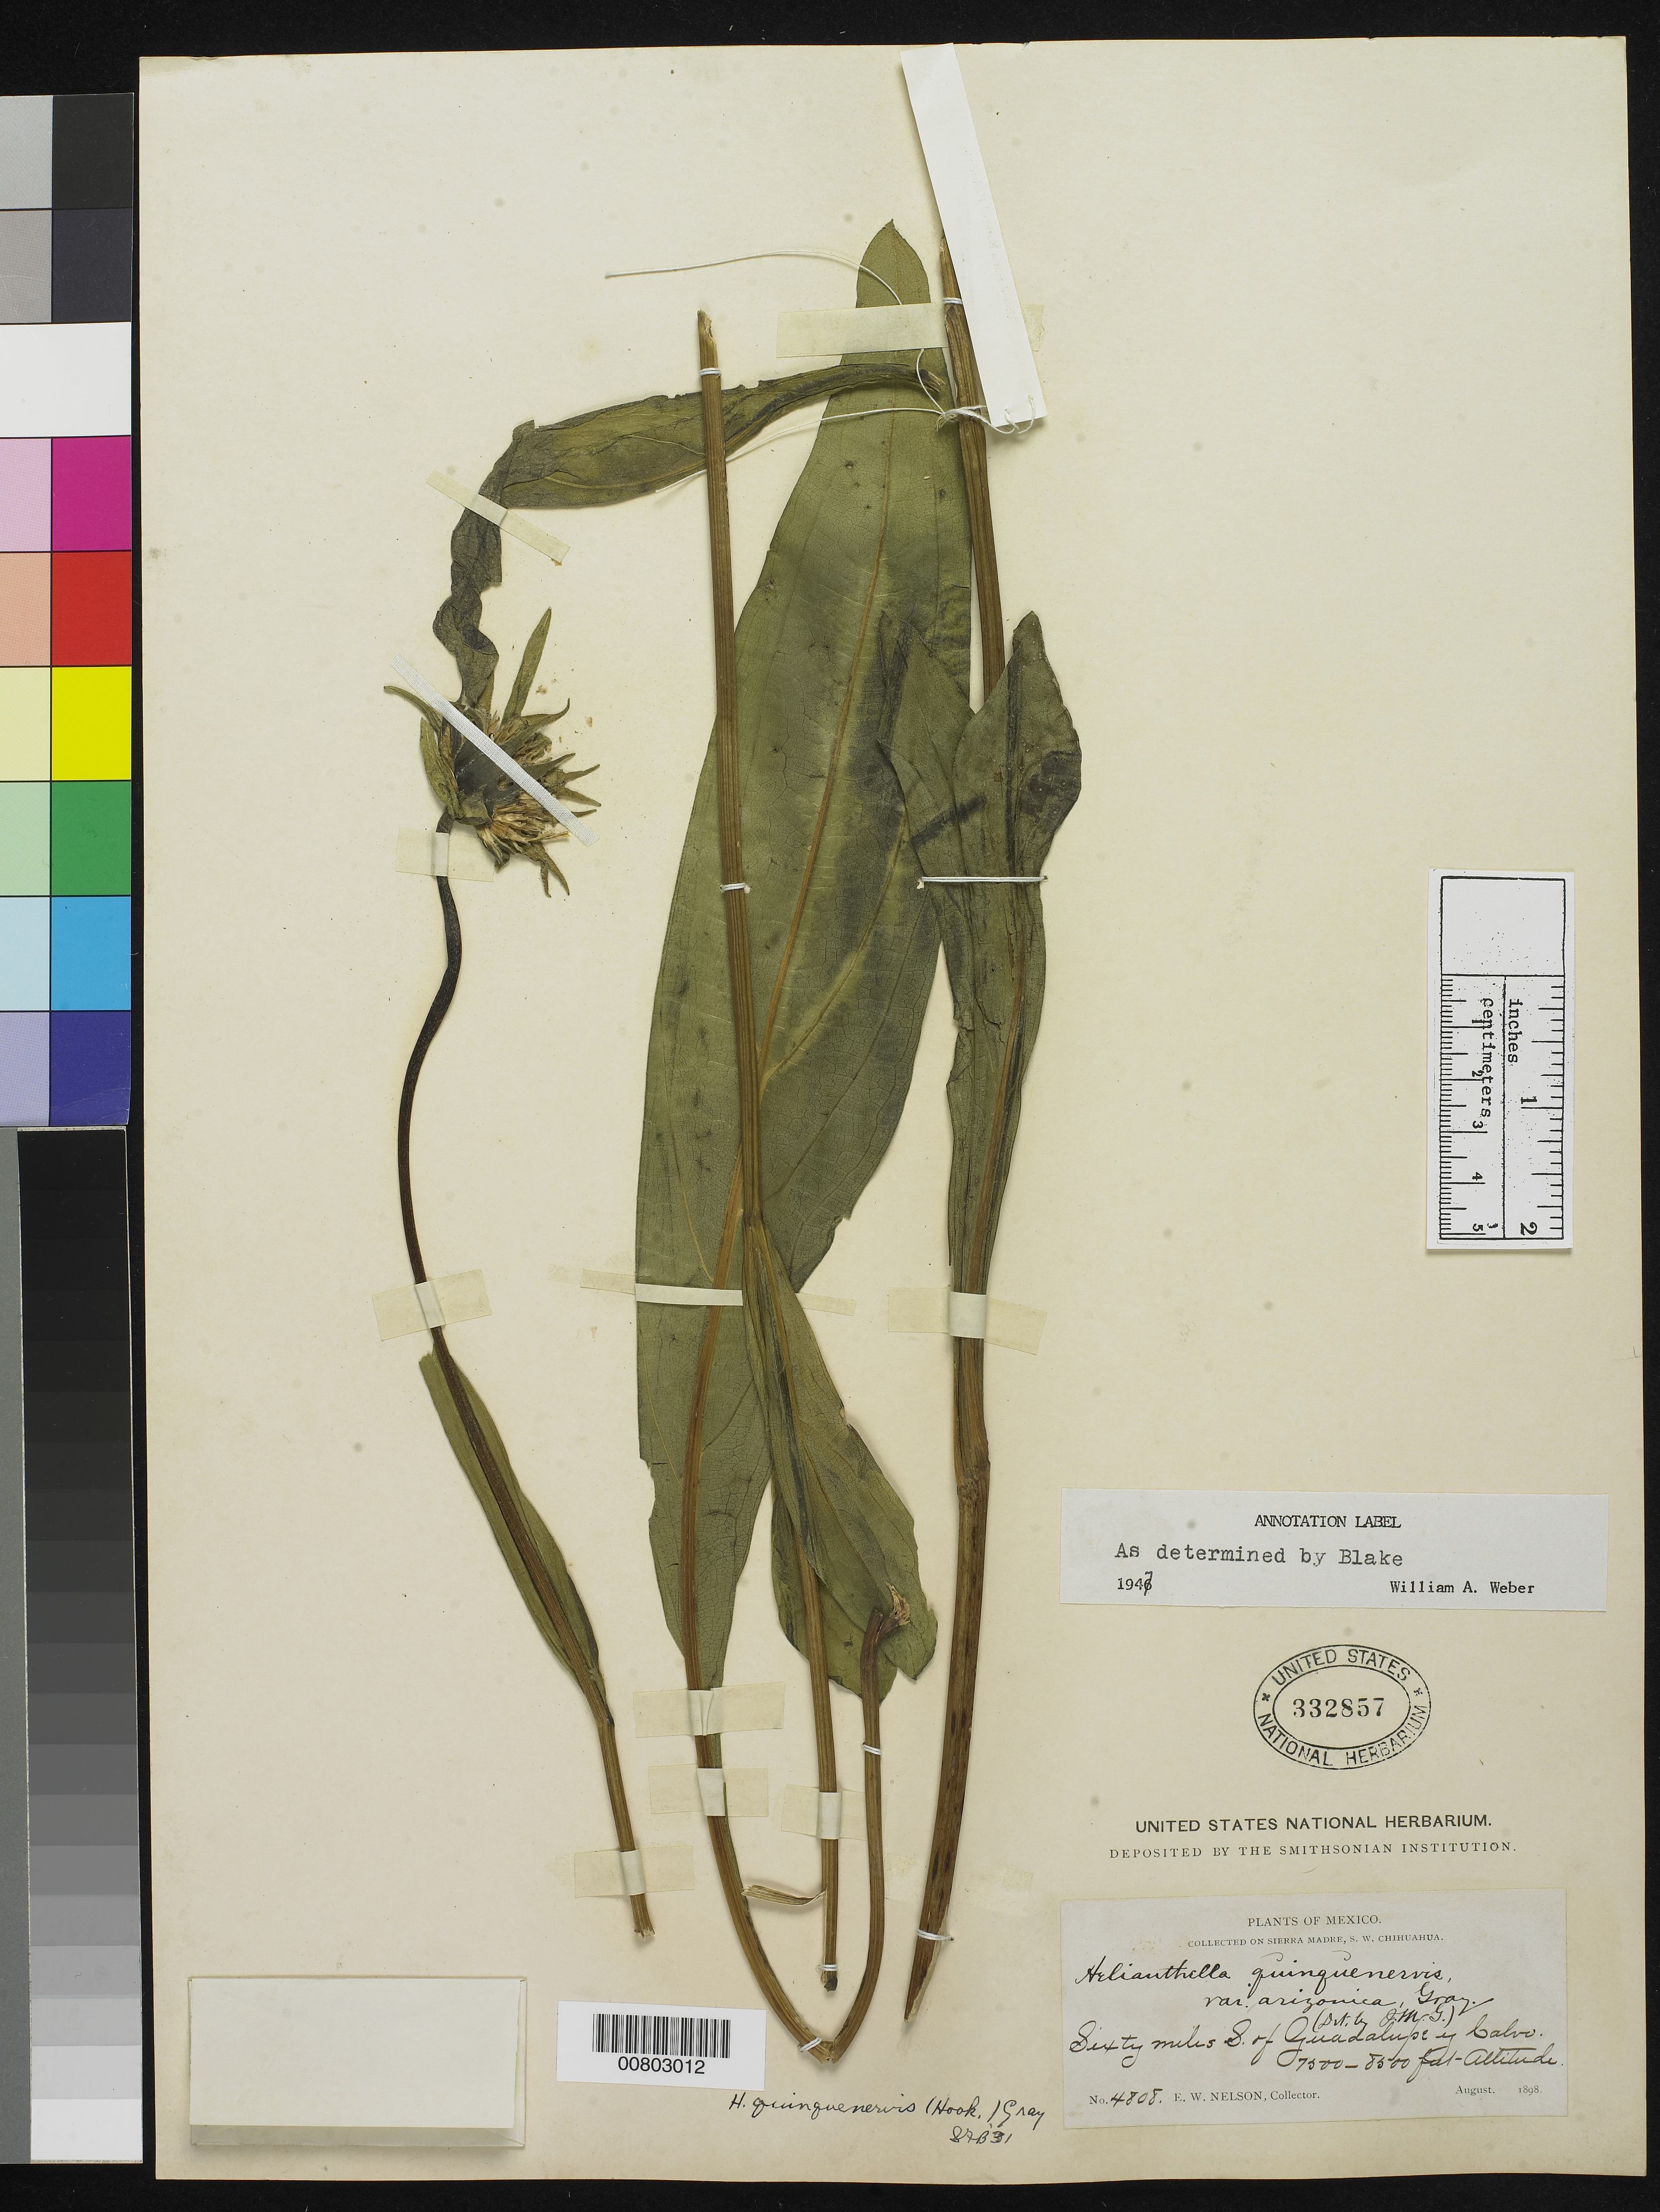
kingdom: Plantae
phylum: Tracheophyta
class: Magnoliopsida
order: Asterales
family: Asteraceae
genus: Helianthella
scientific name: Helianthella quinquenervis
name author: (Hook.) A. Gray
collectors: E. W. Nelson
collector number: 4808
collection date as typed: Aug 1898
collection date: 1898-08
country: Mexico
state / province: Chihuahua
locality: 60 miles S. of Guadalupe y Calvo, Chihuahua.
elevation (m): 2286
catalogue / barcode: US 332857